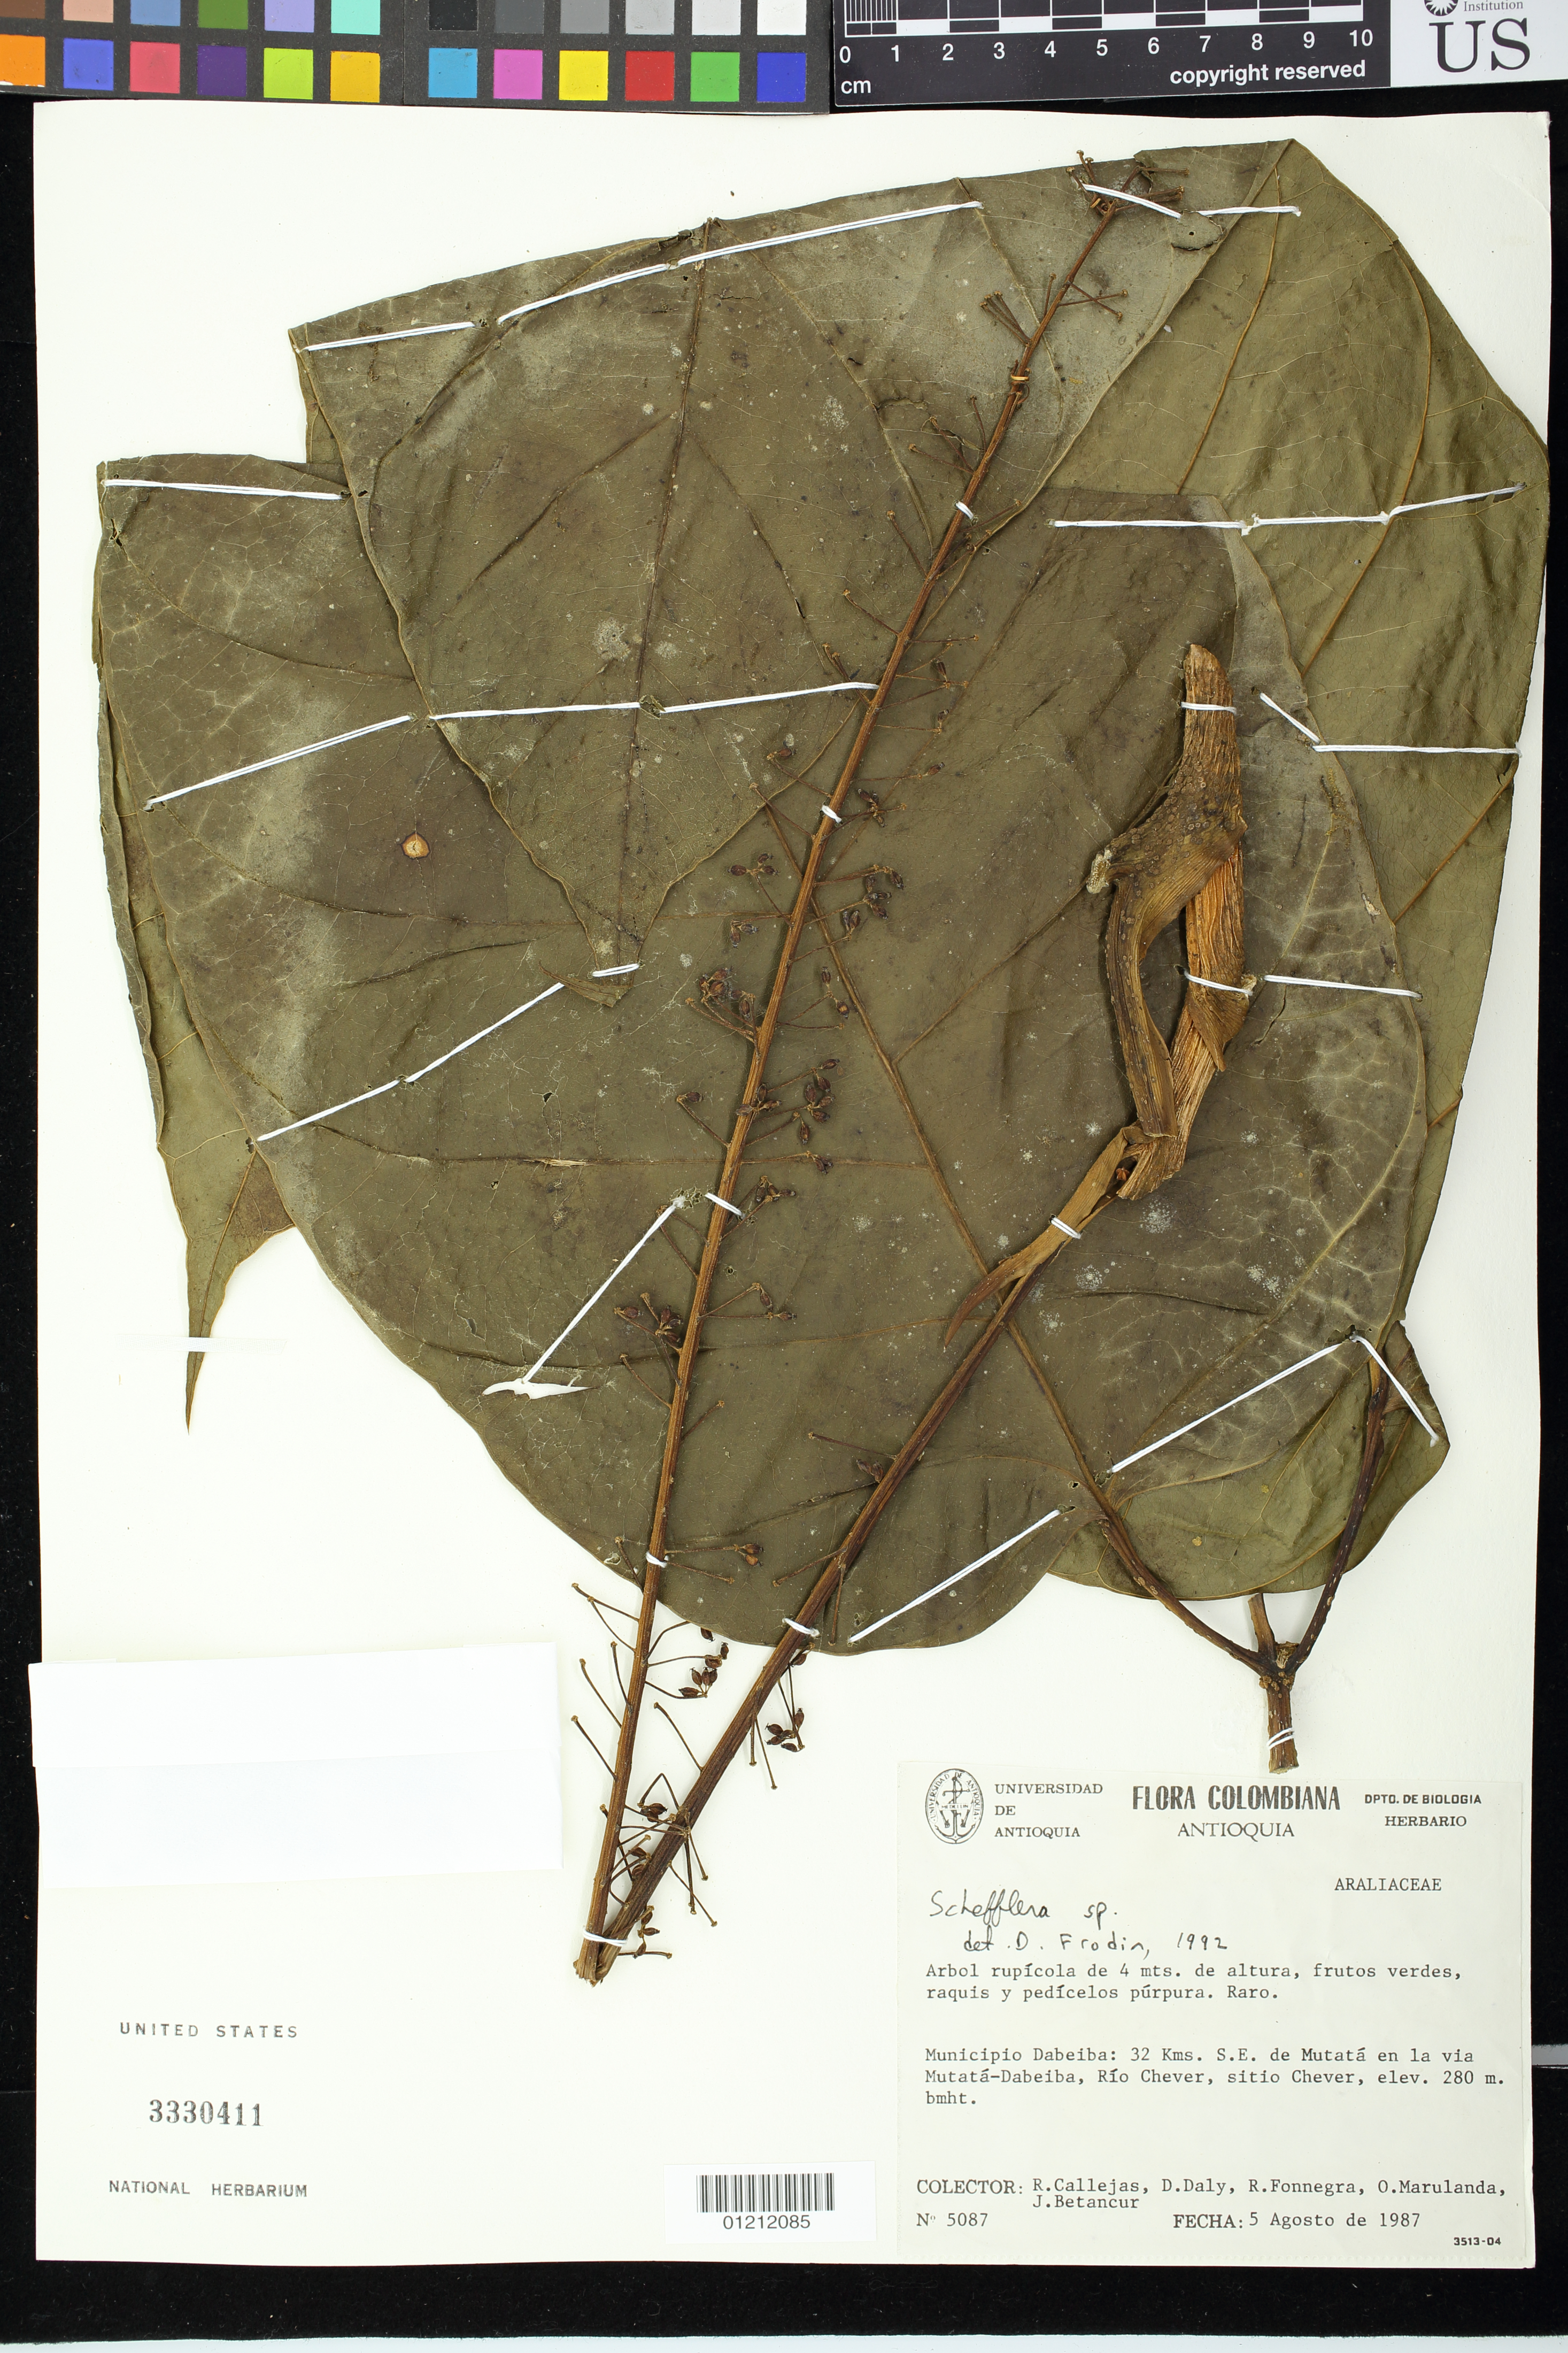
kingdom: Plantae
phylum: Tracheophyta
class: Magnoliopsida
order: Apiales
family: Araliaceae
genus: Schefflera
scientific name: Schefflera sp.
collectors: R. Callejas, D. C. Daly, R. Fonnegra G. & O. Marulanda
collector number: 5087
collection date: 1987-08-05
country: Colombia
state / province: Antioquia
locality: Municipio Dabeiba: 32 Kms. S.E. de Mutatá en la via Mutatá-Dabeiba, Río Chever, sitio Chever.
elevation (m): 280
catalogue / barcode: US 3330411